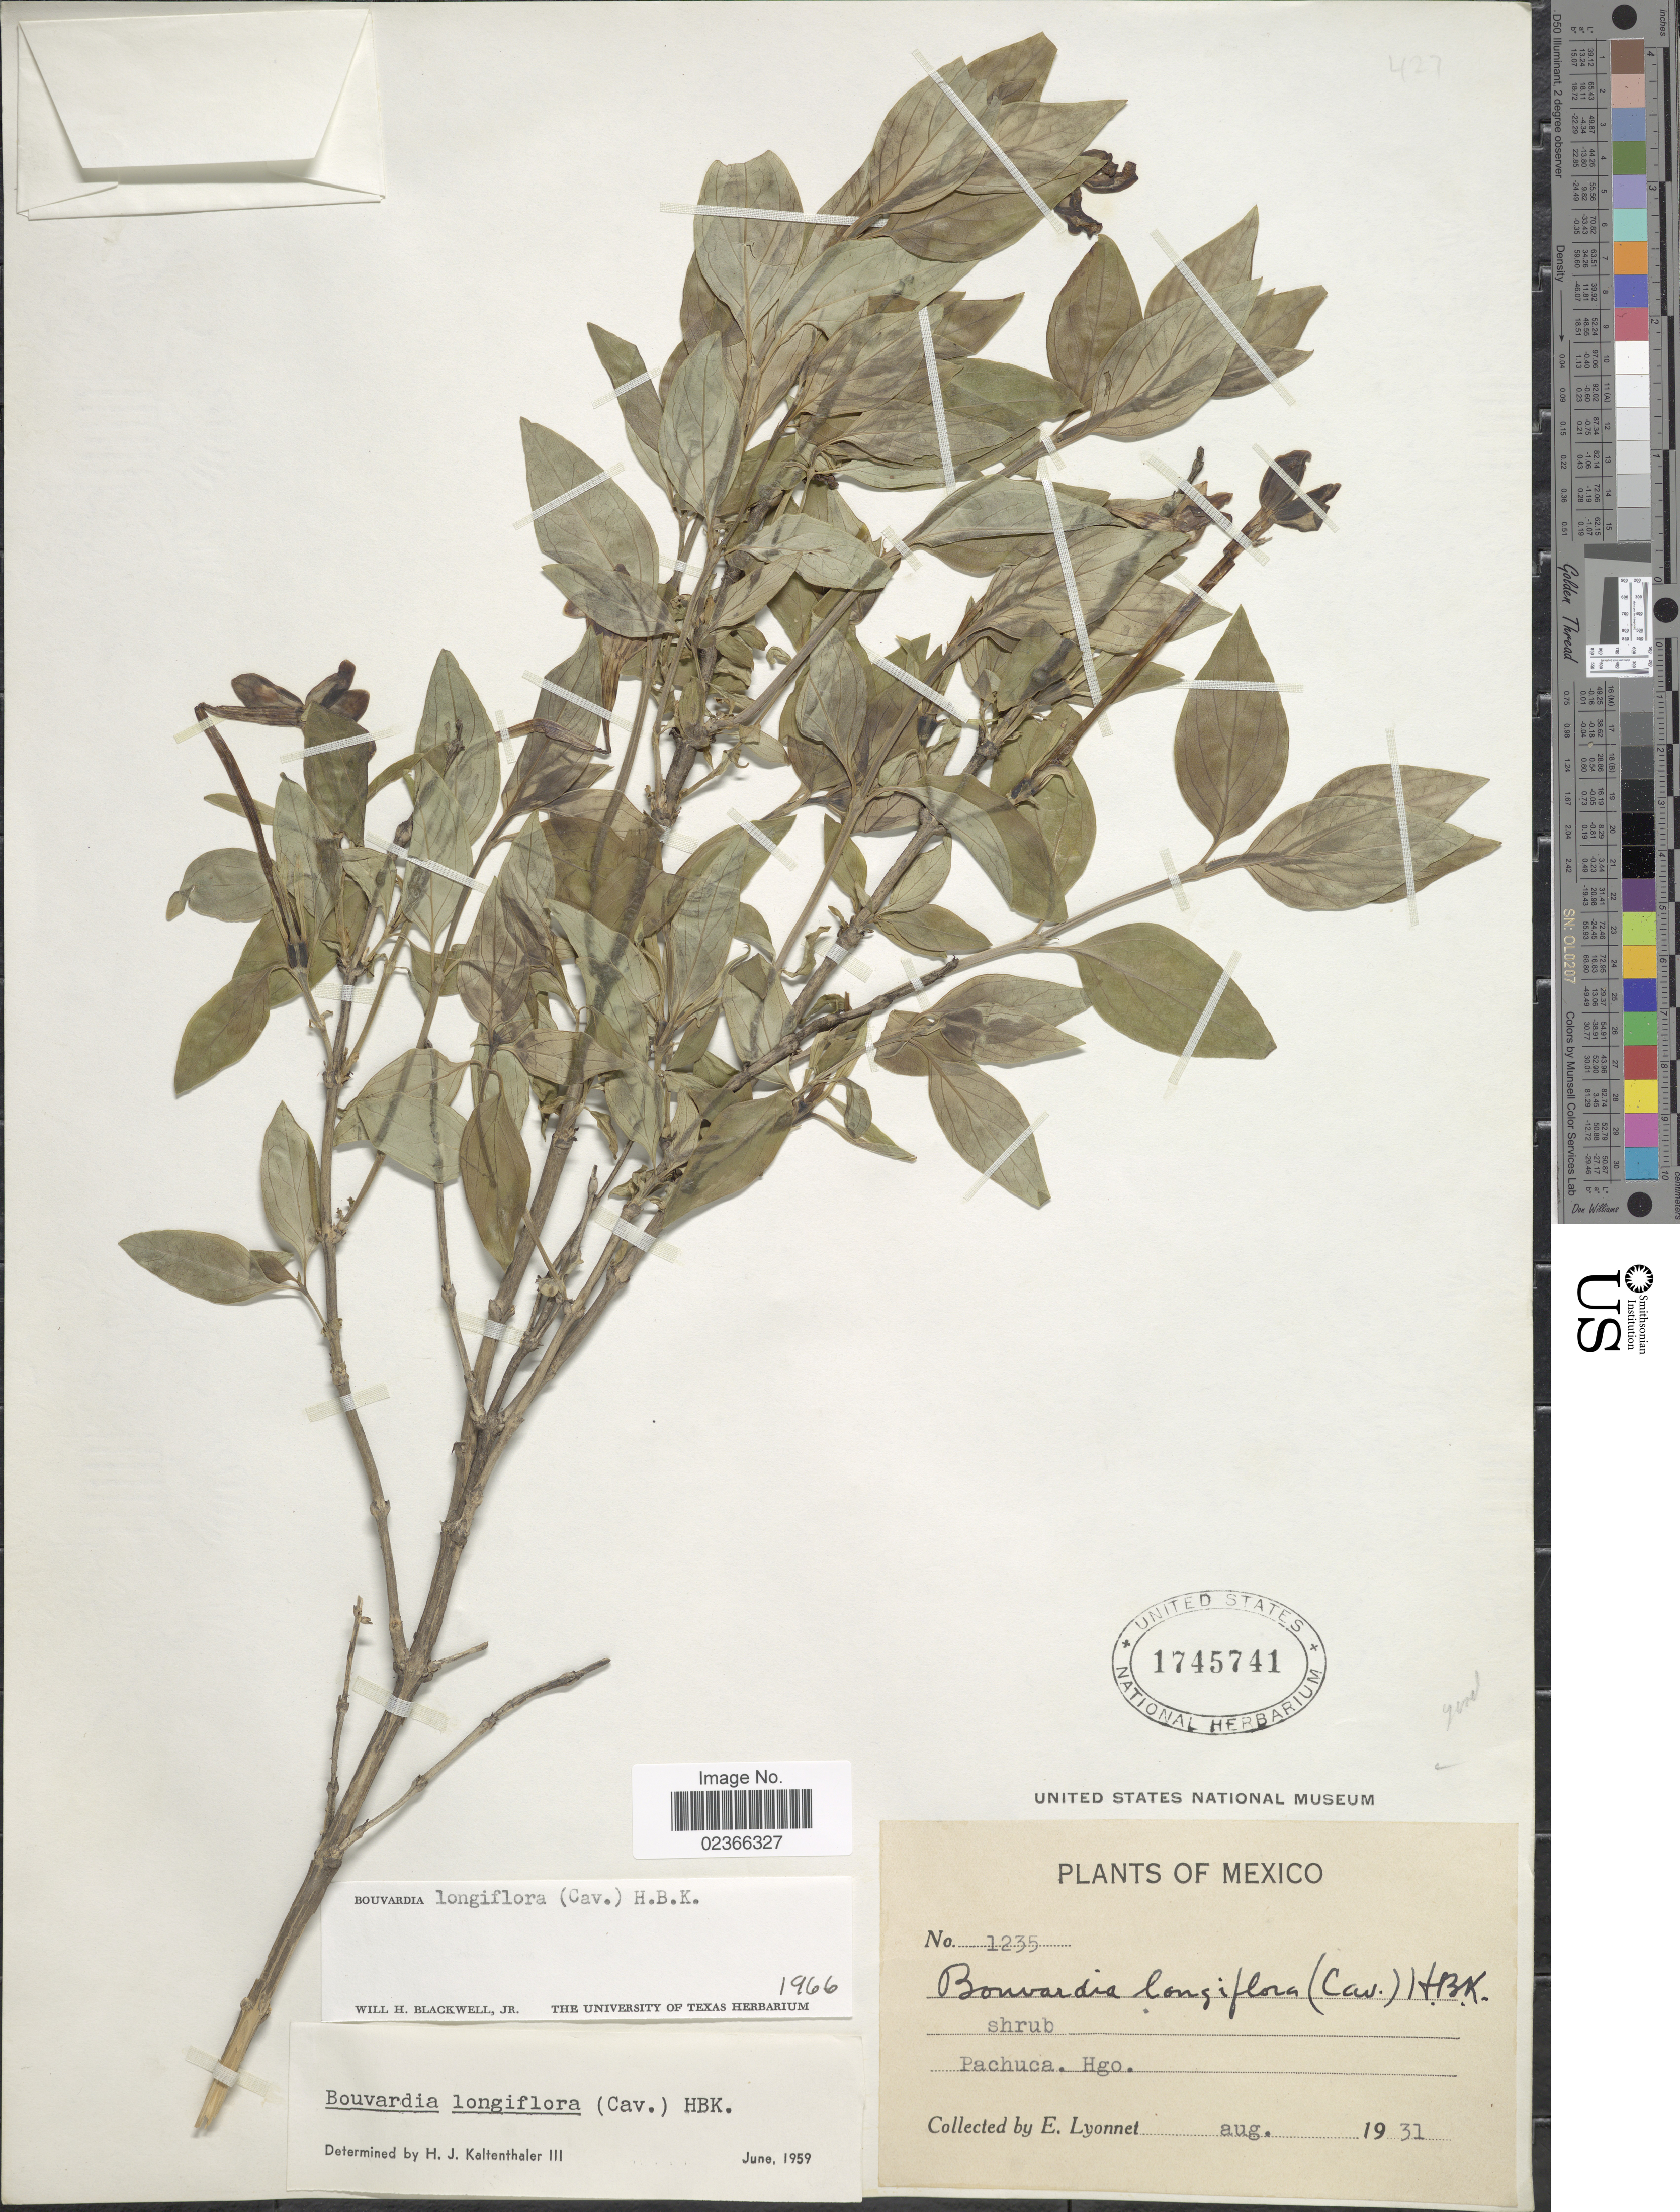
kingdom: Plantae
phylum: Tracheophyta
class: Magnoliopsida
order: Gentianales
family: Rubiaceae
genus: Bouvardia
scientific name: Bouvardia longiflora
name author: (Cav.) Kunth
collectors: E. Lyonnet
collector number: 1235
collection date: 1931-08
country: Mexico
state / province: Hidalgo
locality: Pachuca, Hgo.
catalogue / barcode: US 1745741